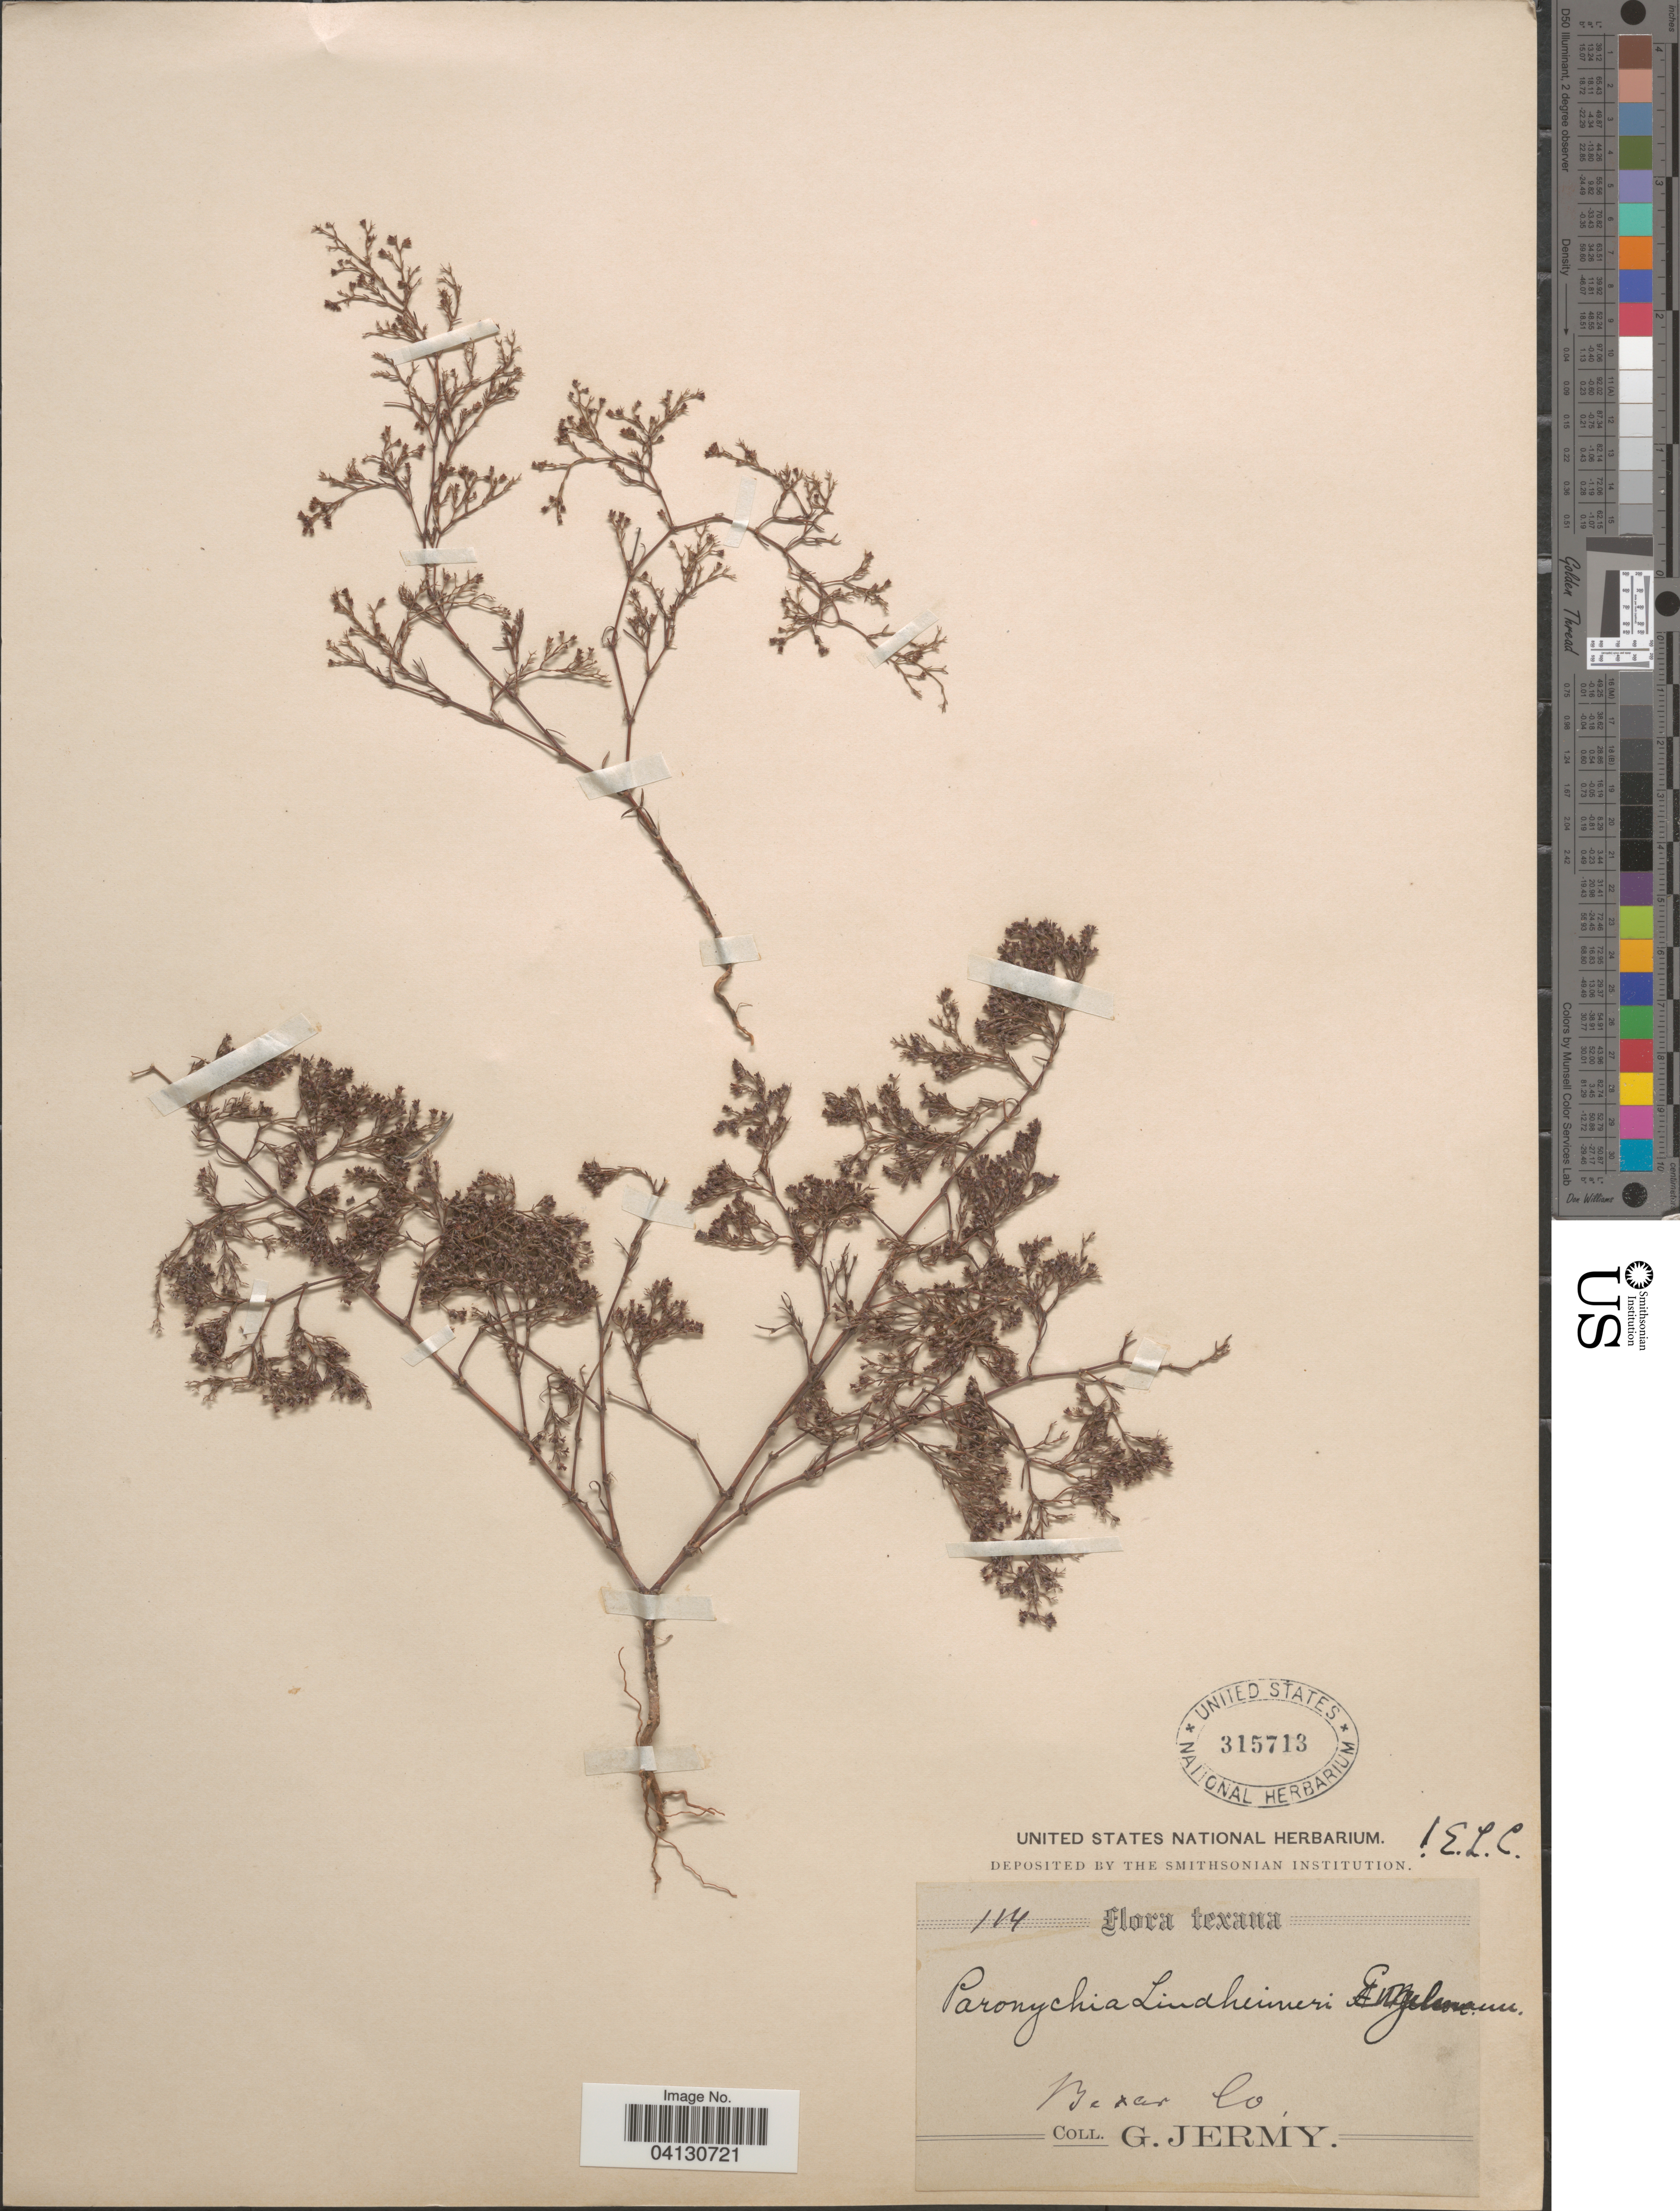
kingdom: Plantae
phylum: Tracheophyta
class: Magnoliopsida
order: Caryophyllales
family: Caryophyllaceae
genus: Paronychia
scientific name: Paronychia lindheimeri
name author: Engelm. ex A. Gray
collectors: G. Jermy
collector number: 114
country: United States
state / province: Texas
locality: Bexar Co.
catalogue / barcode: US 315713